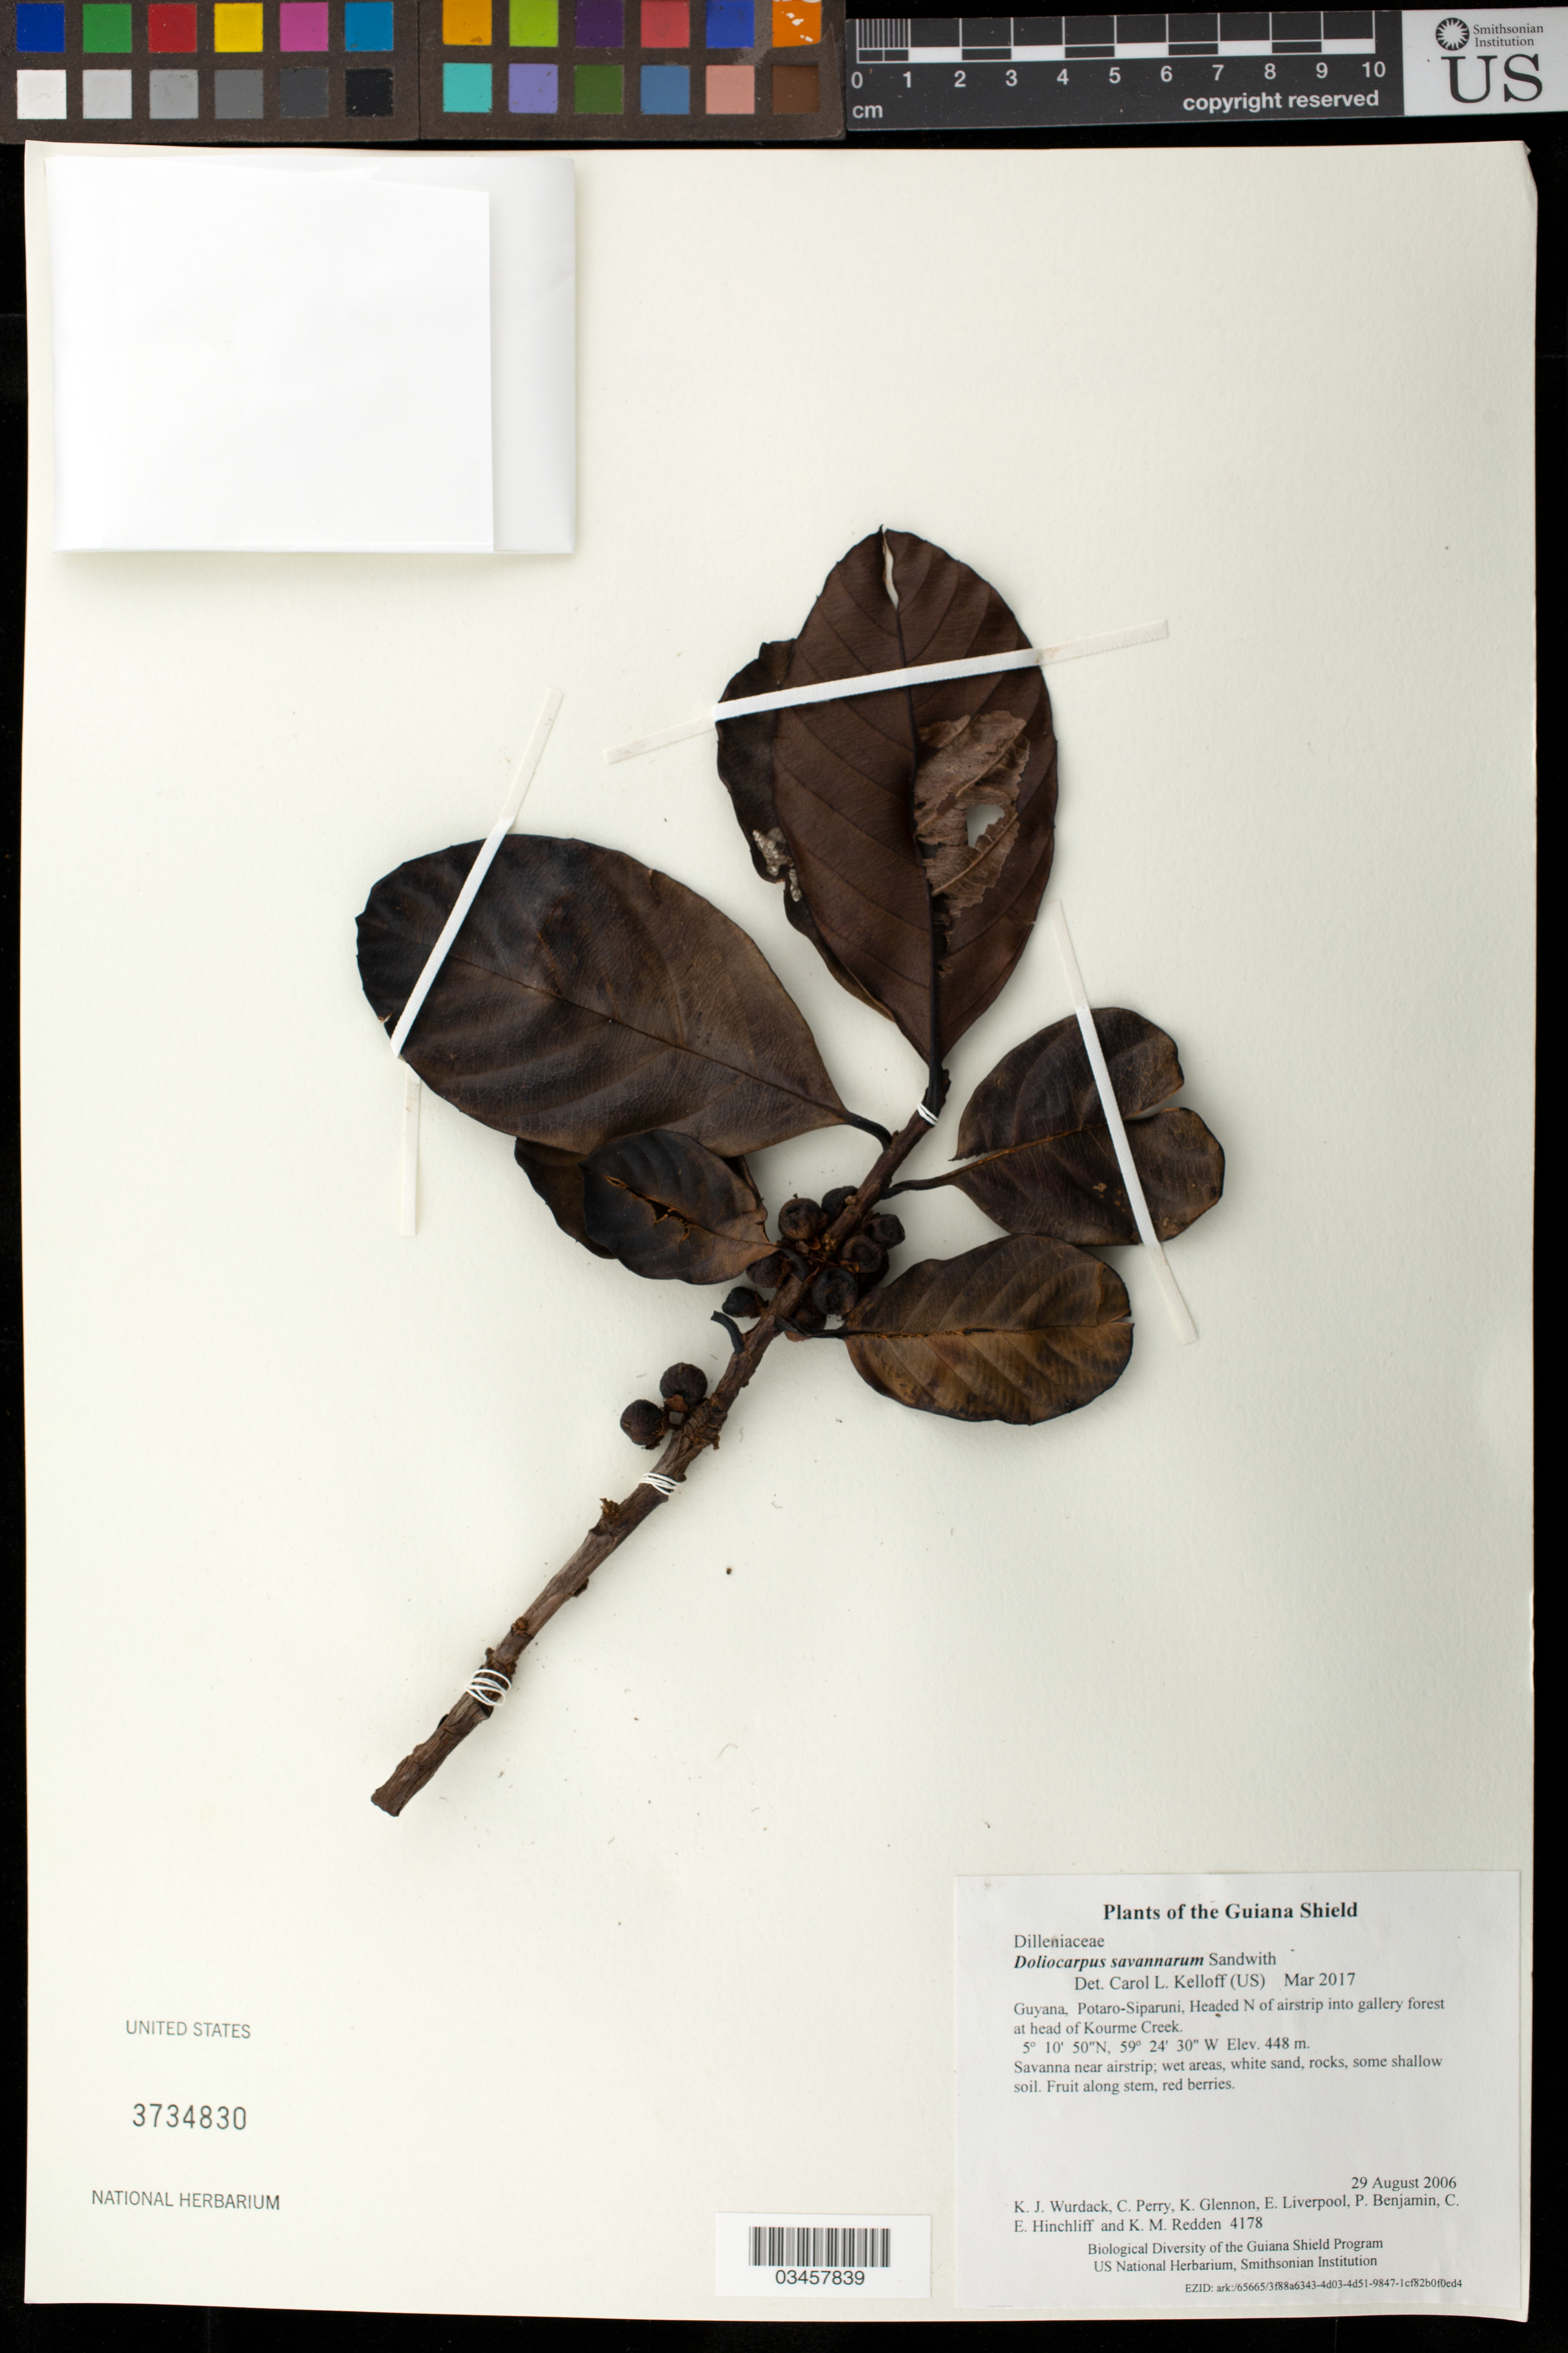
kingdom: Plantae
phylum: Tracheophyta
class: Magnoliopsida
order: Dilleniales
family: Dilleniaceae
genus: Doliocarpus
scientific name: Doliocarpus savannarum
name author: Sandwith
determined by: Kelloff, Carol L., (US), Smithsonian Institution - National Museum of Natural History (UNITED STATES)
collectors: K. Wurdack, C. Perry, K. Glennon, E. Liverpool, P. Benjamin, C. E. Hinchliff & K. M. Redden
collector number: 4178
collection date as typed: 29 August 2006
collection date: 2006-08-29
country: Guyana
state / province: Potaro-Siparuni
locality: Headed N of airstrip into gallery forest at head of Kourme Creek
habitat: Savanna near airstrip; wet areas, white sand, rocks, some shallow soil.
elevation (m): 448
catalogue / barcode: US 3734830